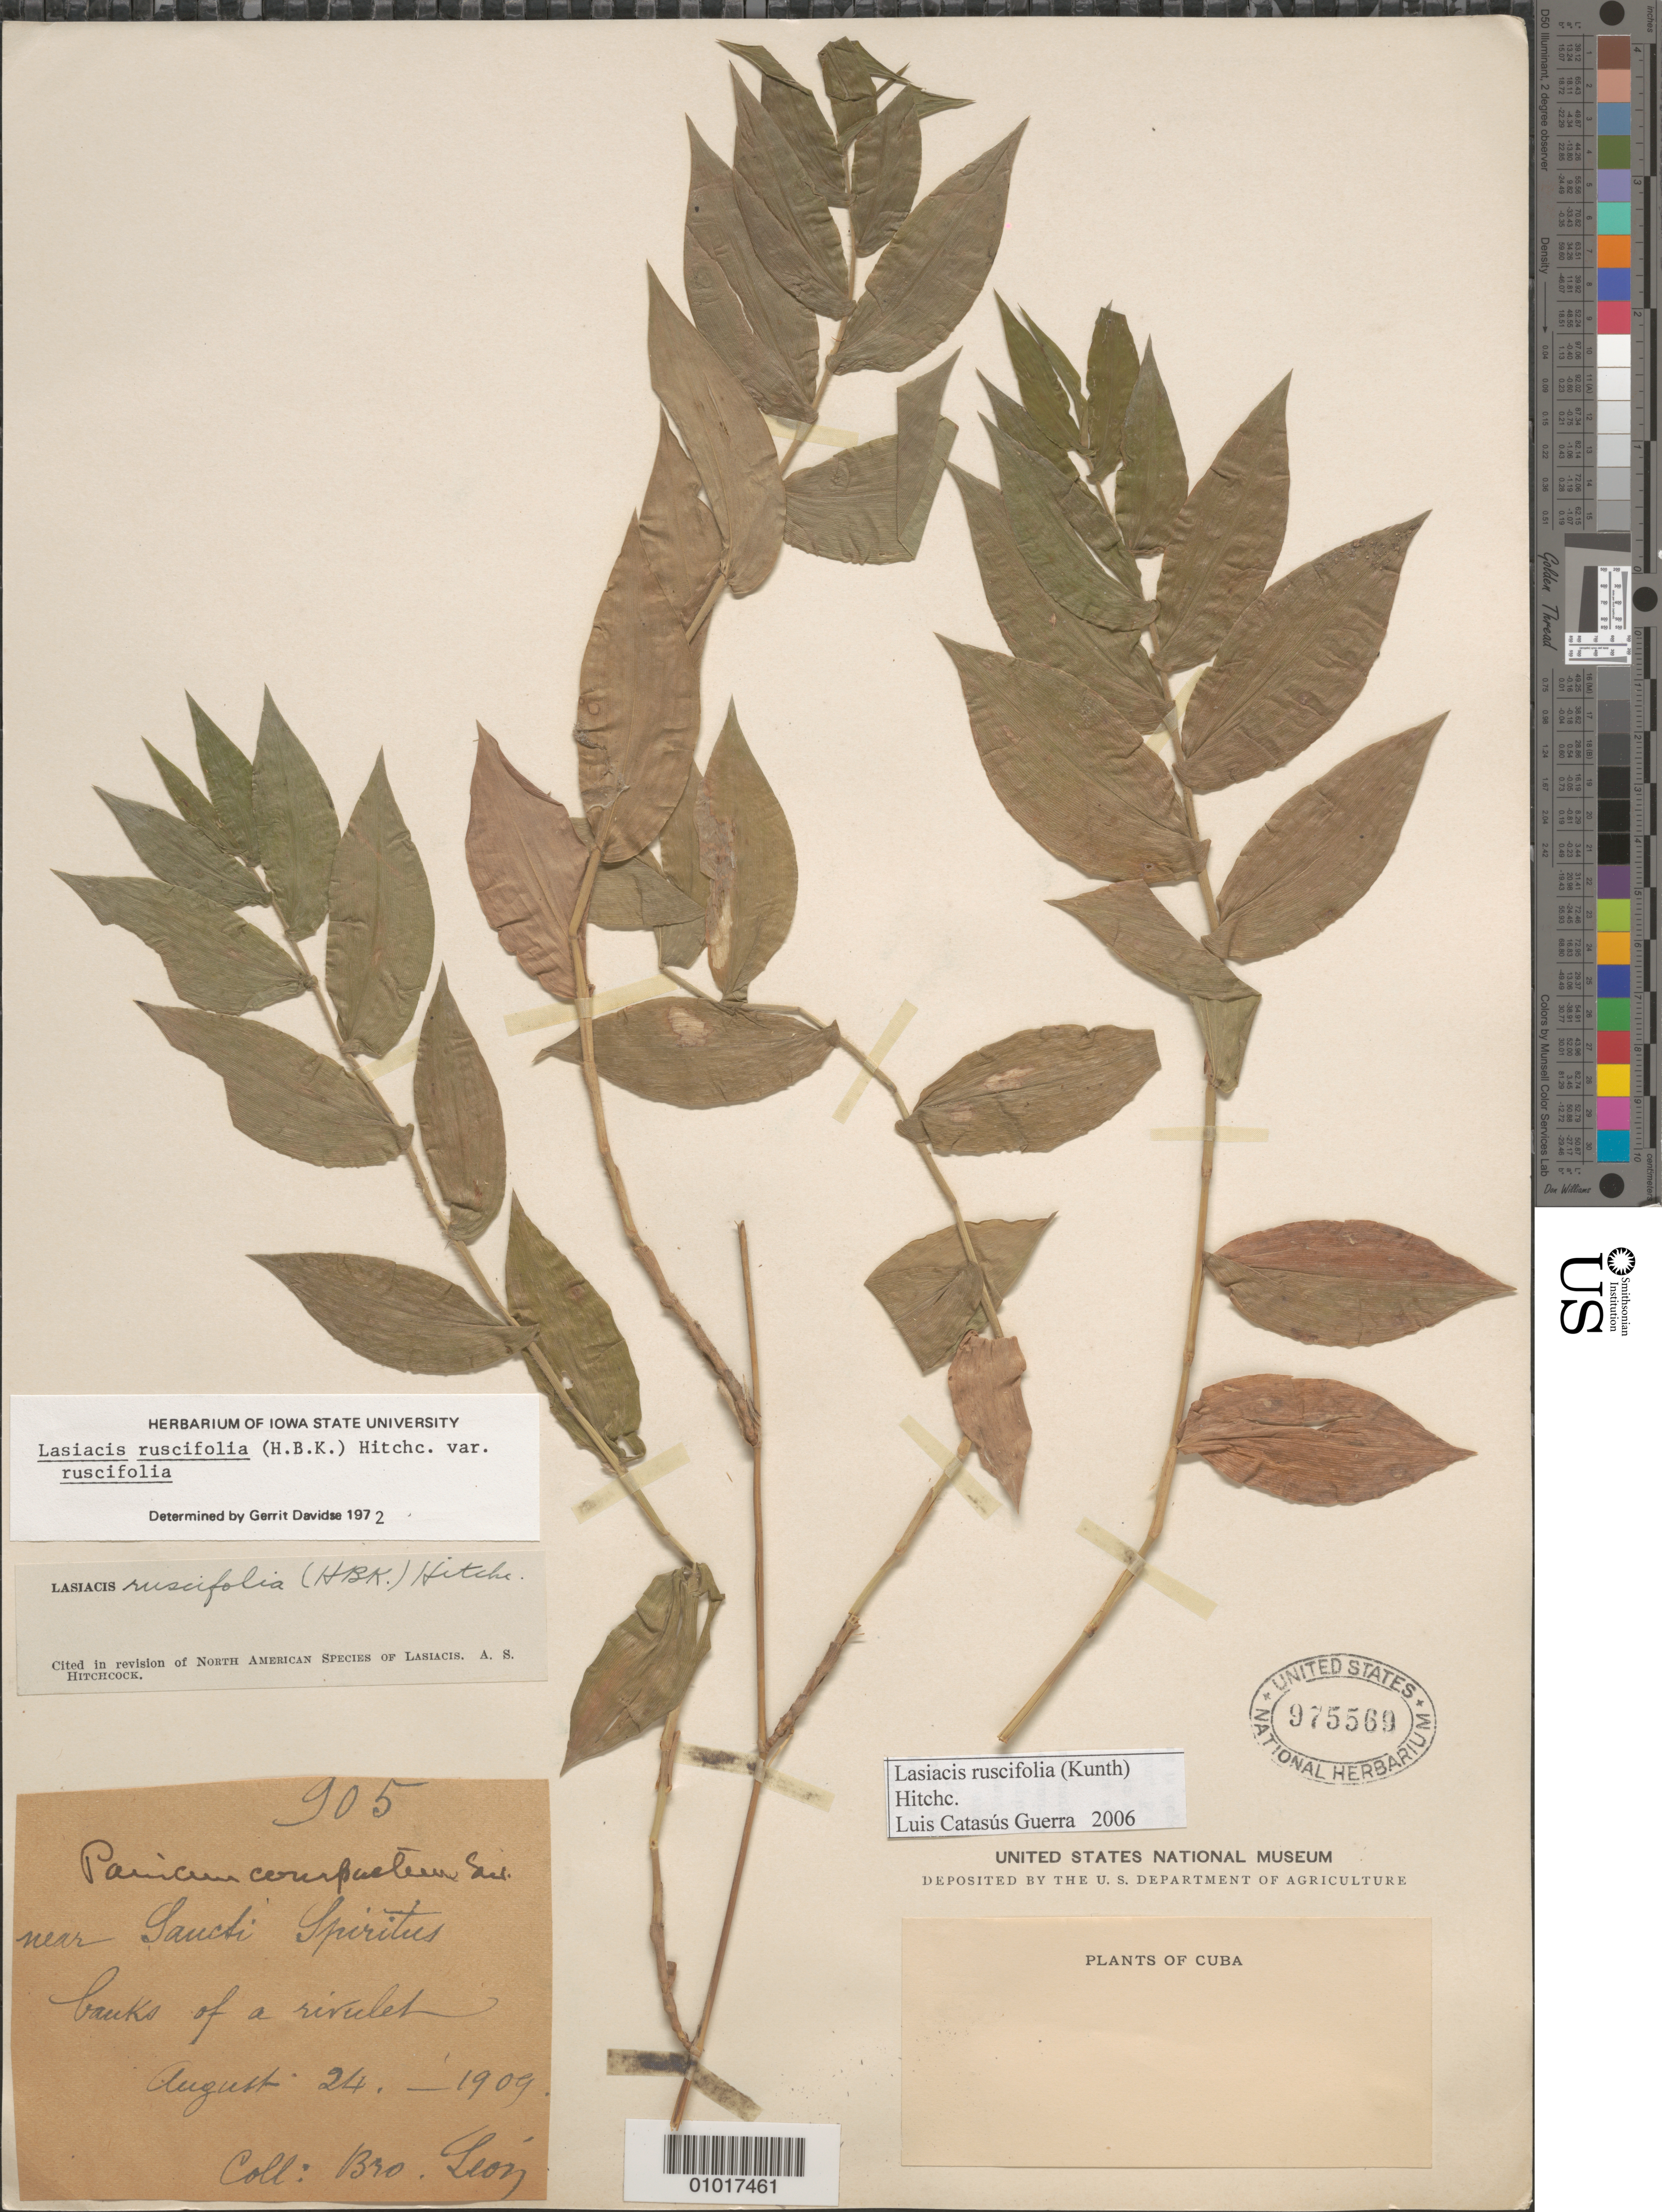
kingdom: Plantae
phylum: Tracheophyta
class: Liliopsida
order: Poales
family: Poaceae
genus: Lasiacis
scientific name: Lasiacis ruscifolia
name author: (Kunth) Hitchc.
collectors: Bro. León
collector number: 905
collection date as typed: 24 Aug 1909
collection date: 1909-08-24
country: Cuba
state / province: Sancti Spiritus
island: Cuba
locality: Banks of a rivulet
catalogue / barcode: US 975569